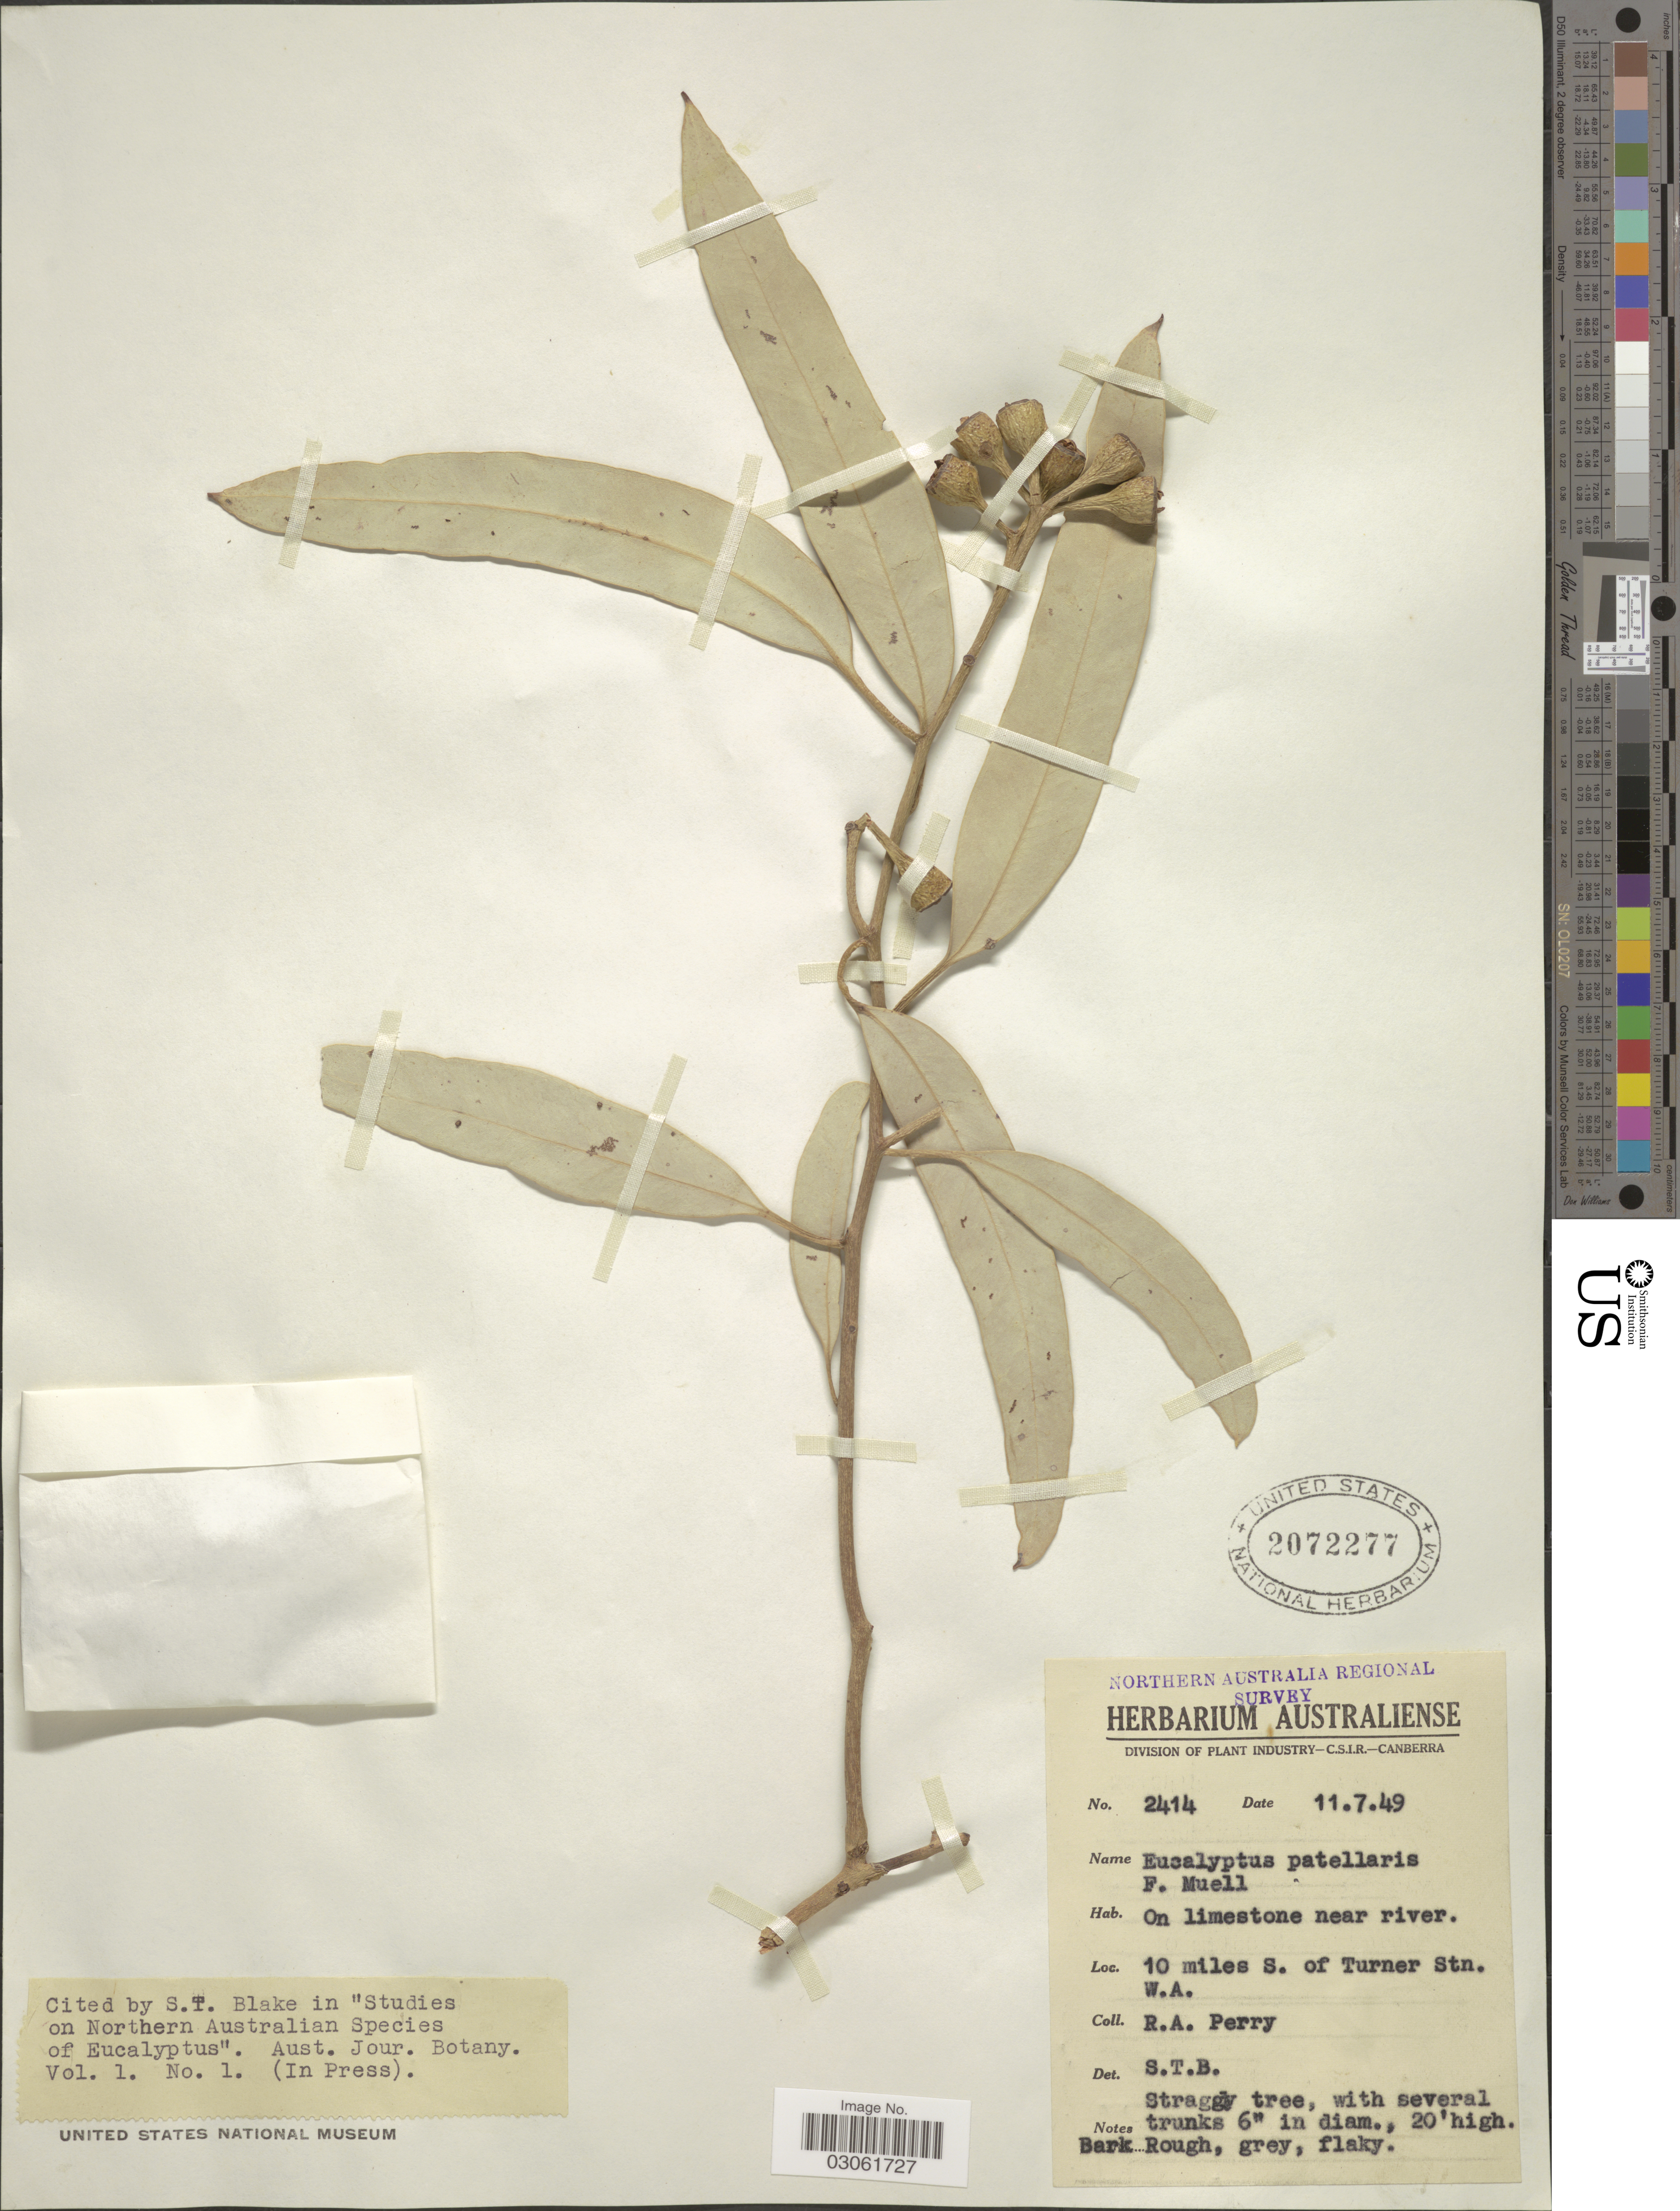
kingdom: Plantae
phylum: Tracheophyta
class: Magnoliopsida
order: Myrtales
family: Myrtaceae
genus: Eucalyptus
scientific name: Eucalyptus patellaris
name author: F. Muell.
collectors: Perry, R. A.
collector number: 2414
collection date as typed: Transcribed d/m/y: 11/7/49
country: Australia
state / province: Western Australia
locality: On limestone near river. 10 miles S. of Turner Stn.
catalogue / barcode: US 2072277